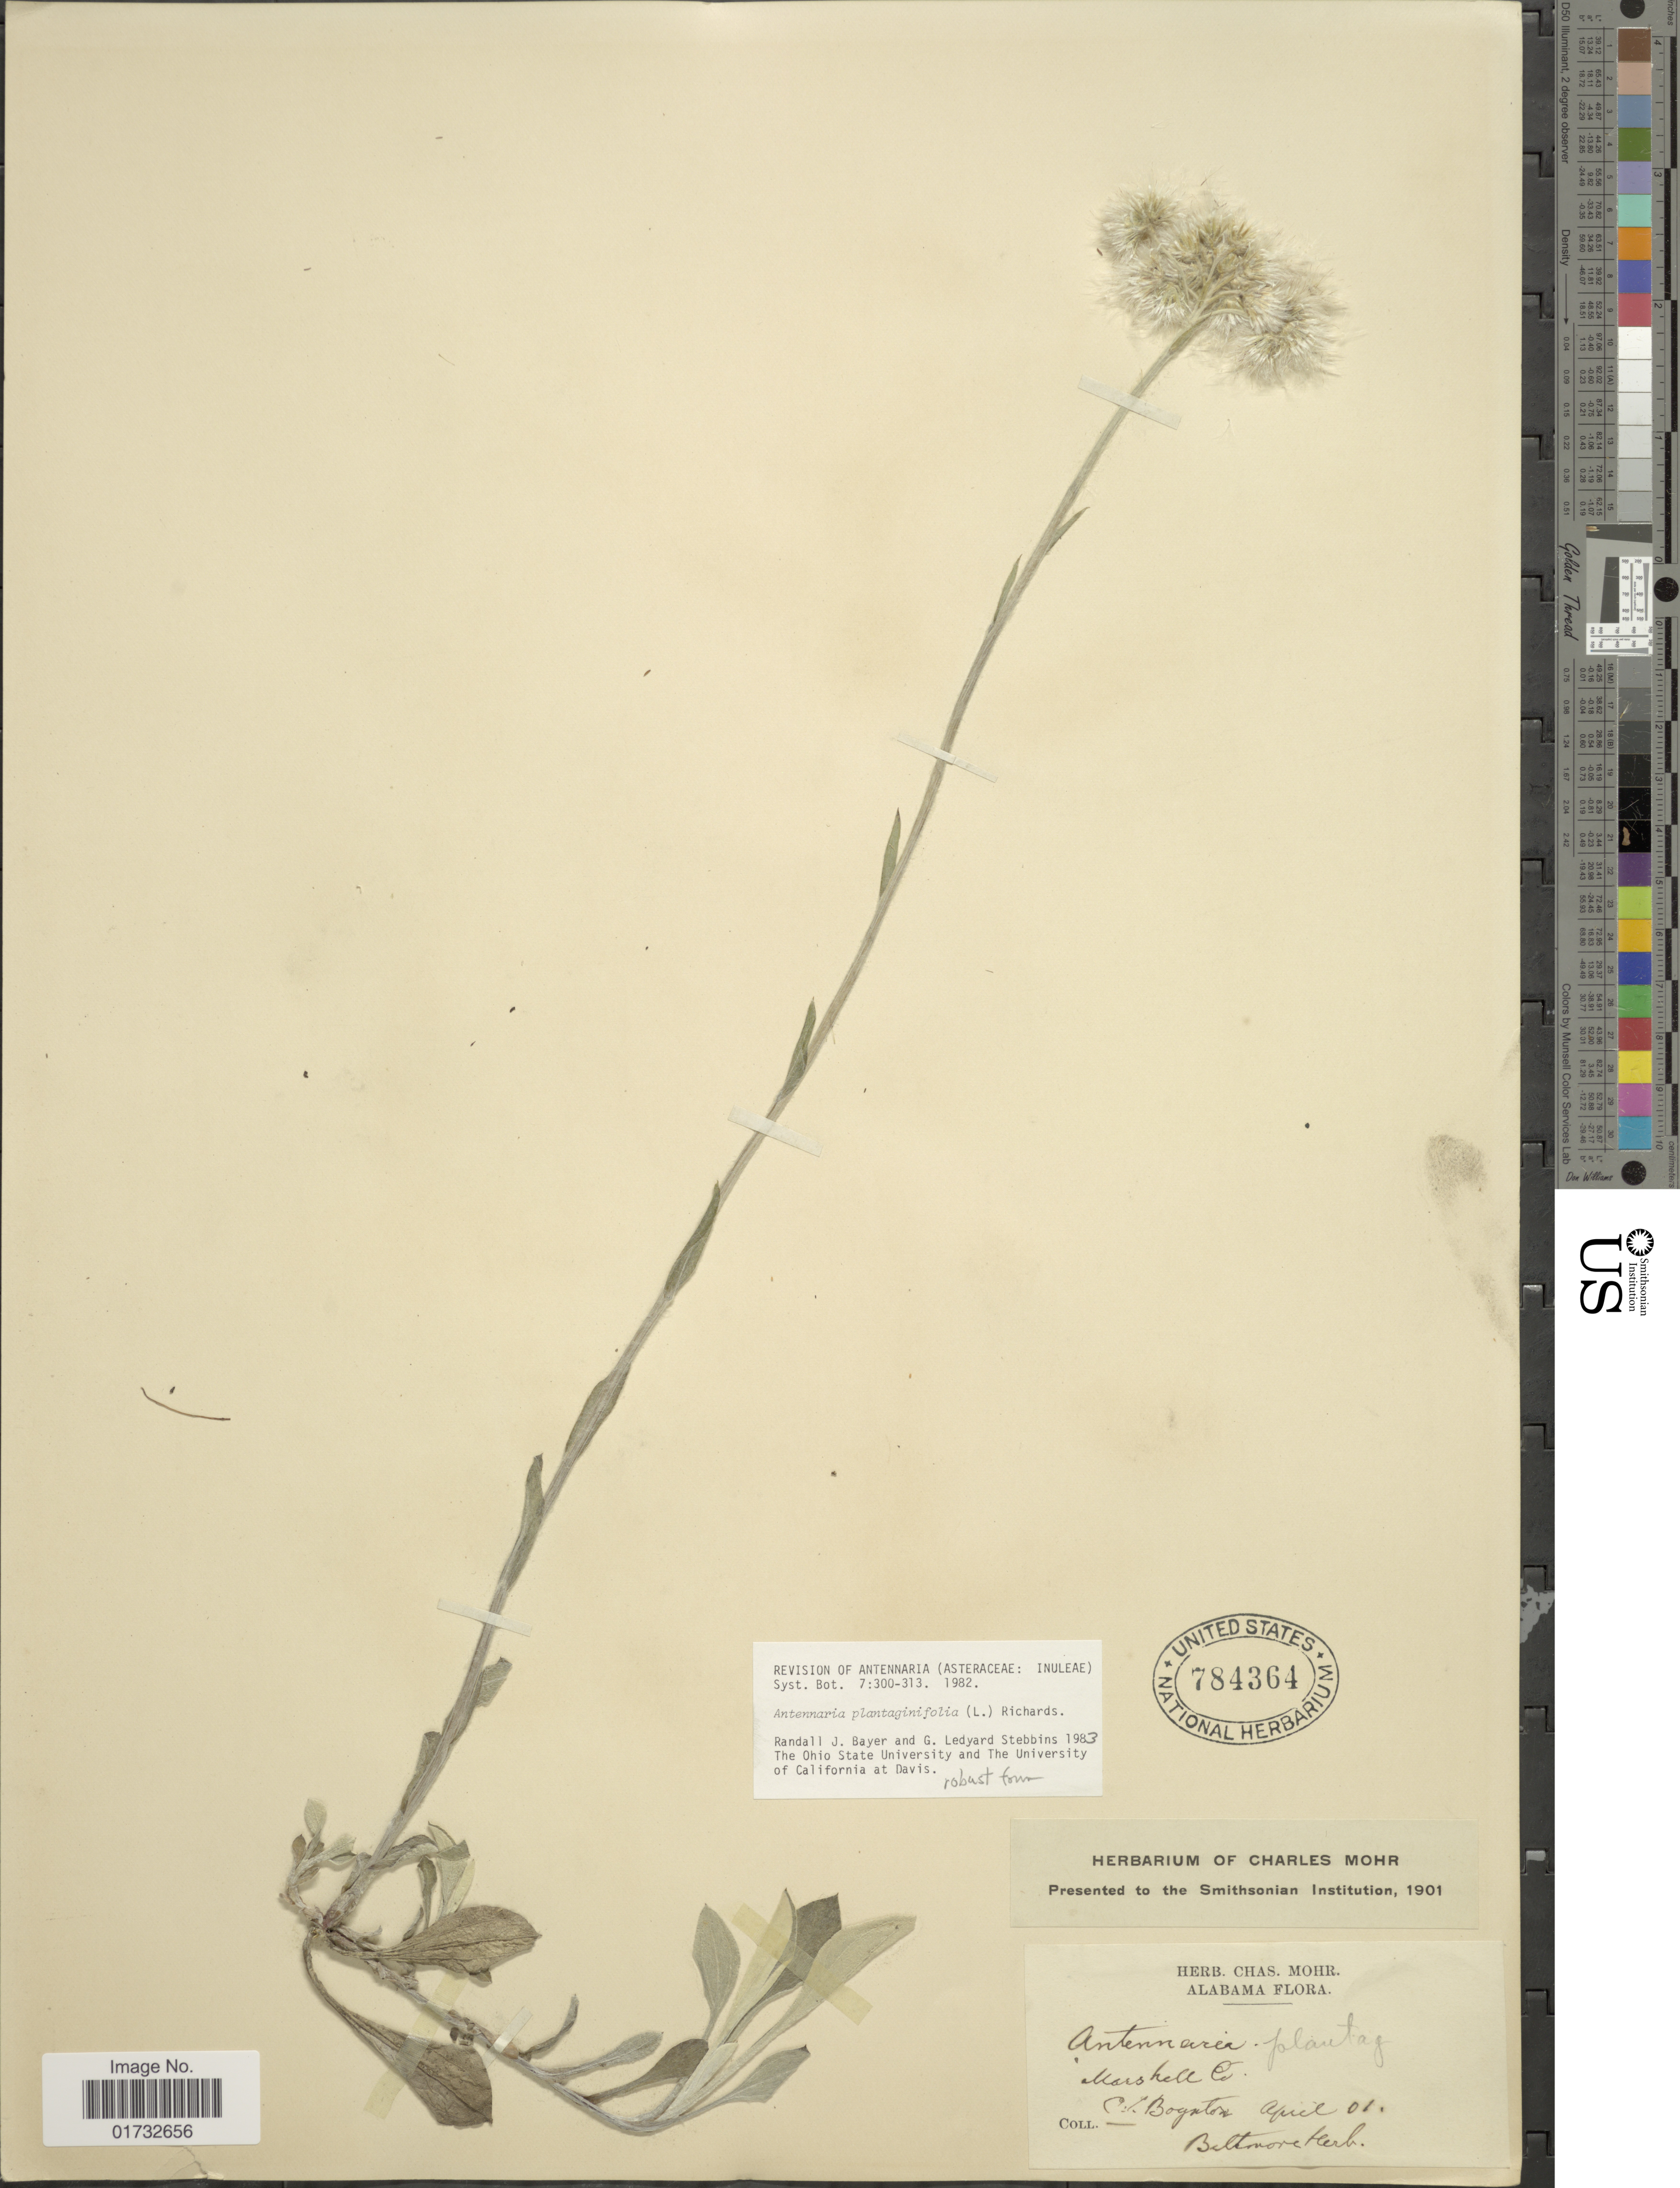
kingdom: Plantae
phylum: Tracheophyta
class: Magnoliopsida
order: Asterales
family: Asteraceae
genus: Antennaria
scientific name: Antennaria plantaginifolia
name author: (L.) Richardson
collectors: C. Boyaton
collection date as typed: Transcribed d/m/y: /4/1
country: United States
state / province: Alabama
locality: Marshall Co.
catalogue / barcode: US 784364